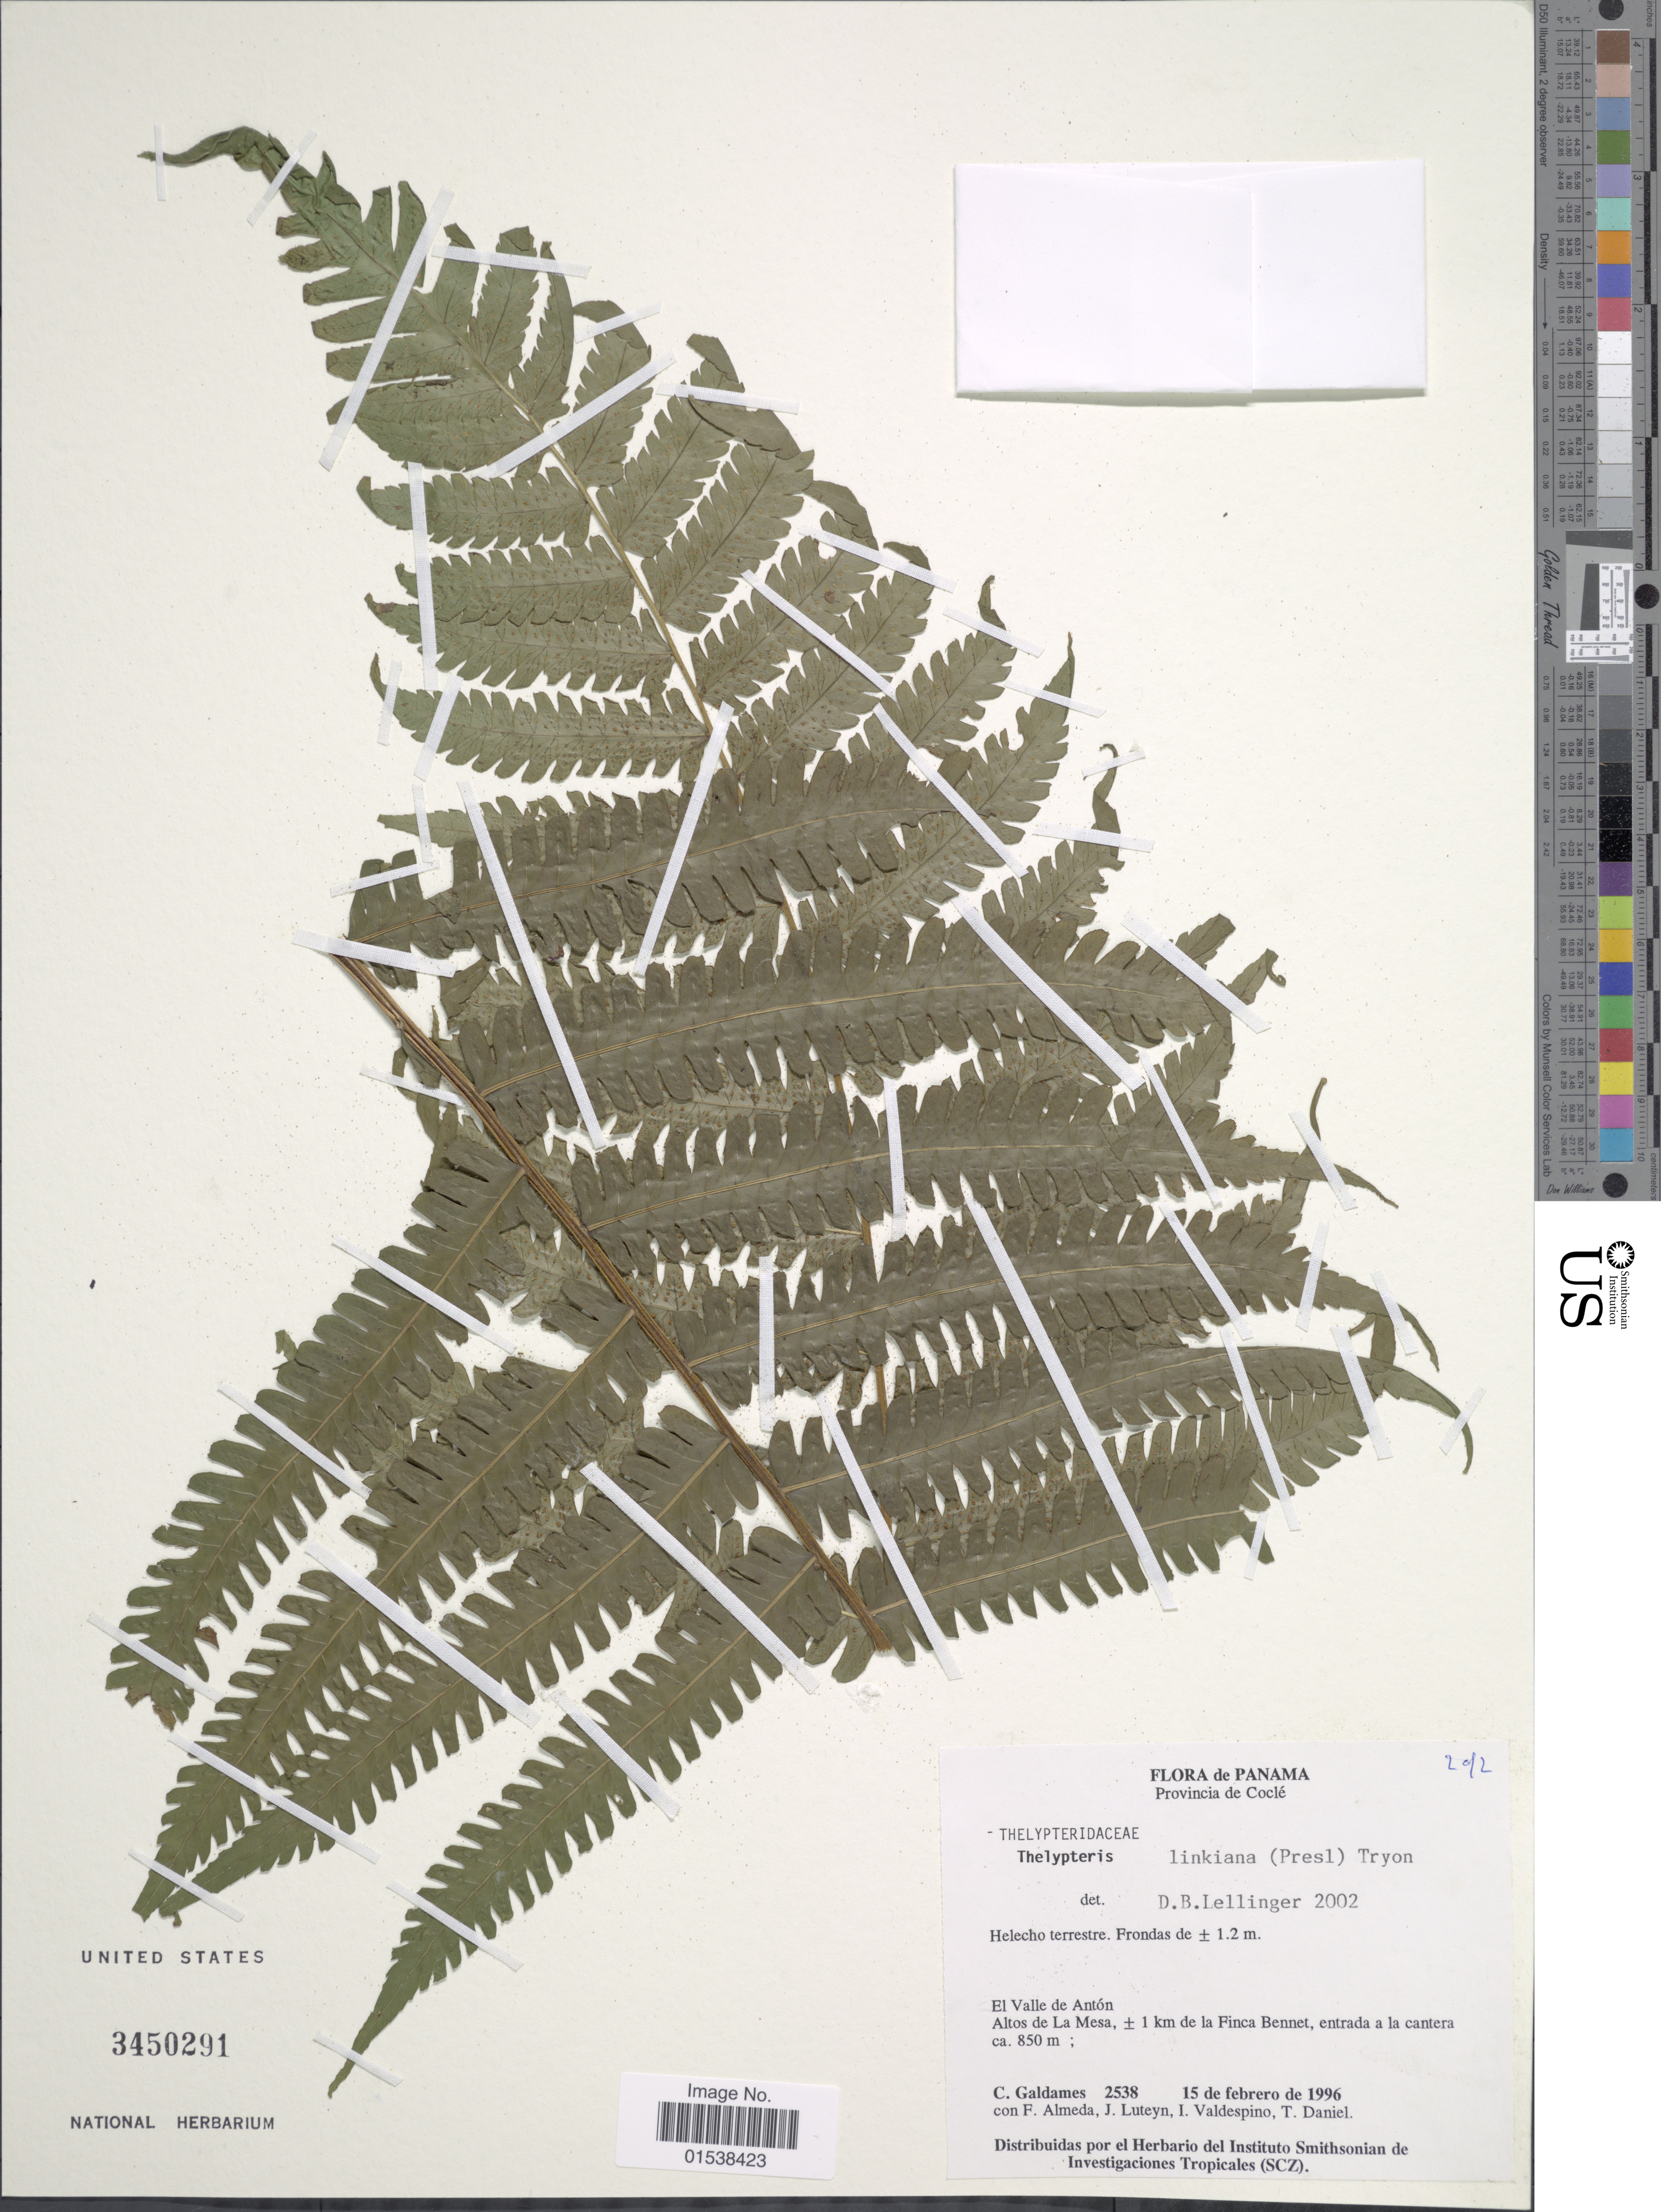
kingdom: Plantae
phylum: Tracheophyta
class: Polypodiopsida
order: Polypodiales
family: Thelypteridaceae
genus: Amauropelta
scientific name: Amauropelta linkiana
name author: (C. Presl) Pic. Serm.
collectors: C. Galdames, F. Almeda, J. L. Luteyn, I. Valdespinio & T. Daniel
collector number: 2538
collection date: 1996-02-15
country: Panama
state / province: Coclé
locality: Provincia de Cocle, El Valle de Anton, Altos de La Mesa, ± 1 km de la Finca Bennet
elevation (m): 850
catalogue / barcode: US 3450291